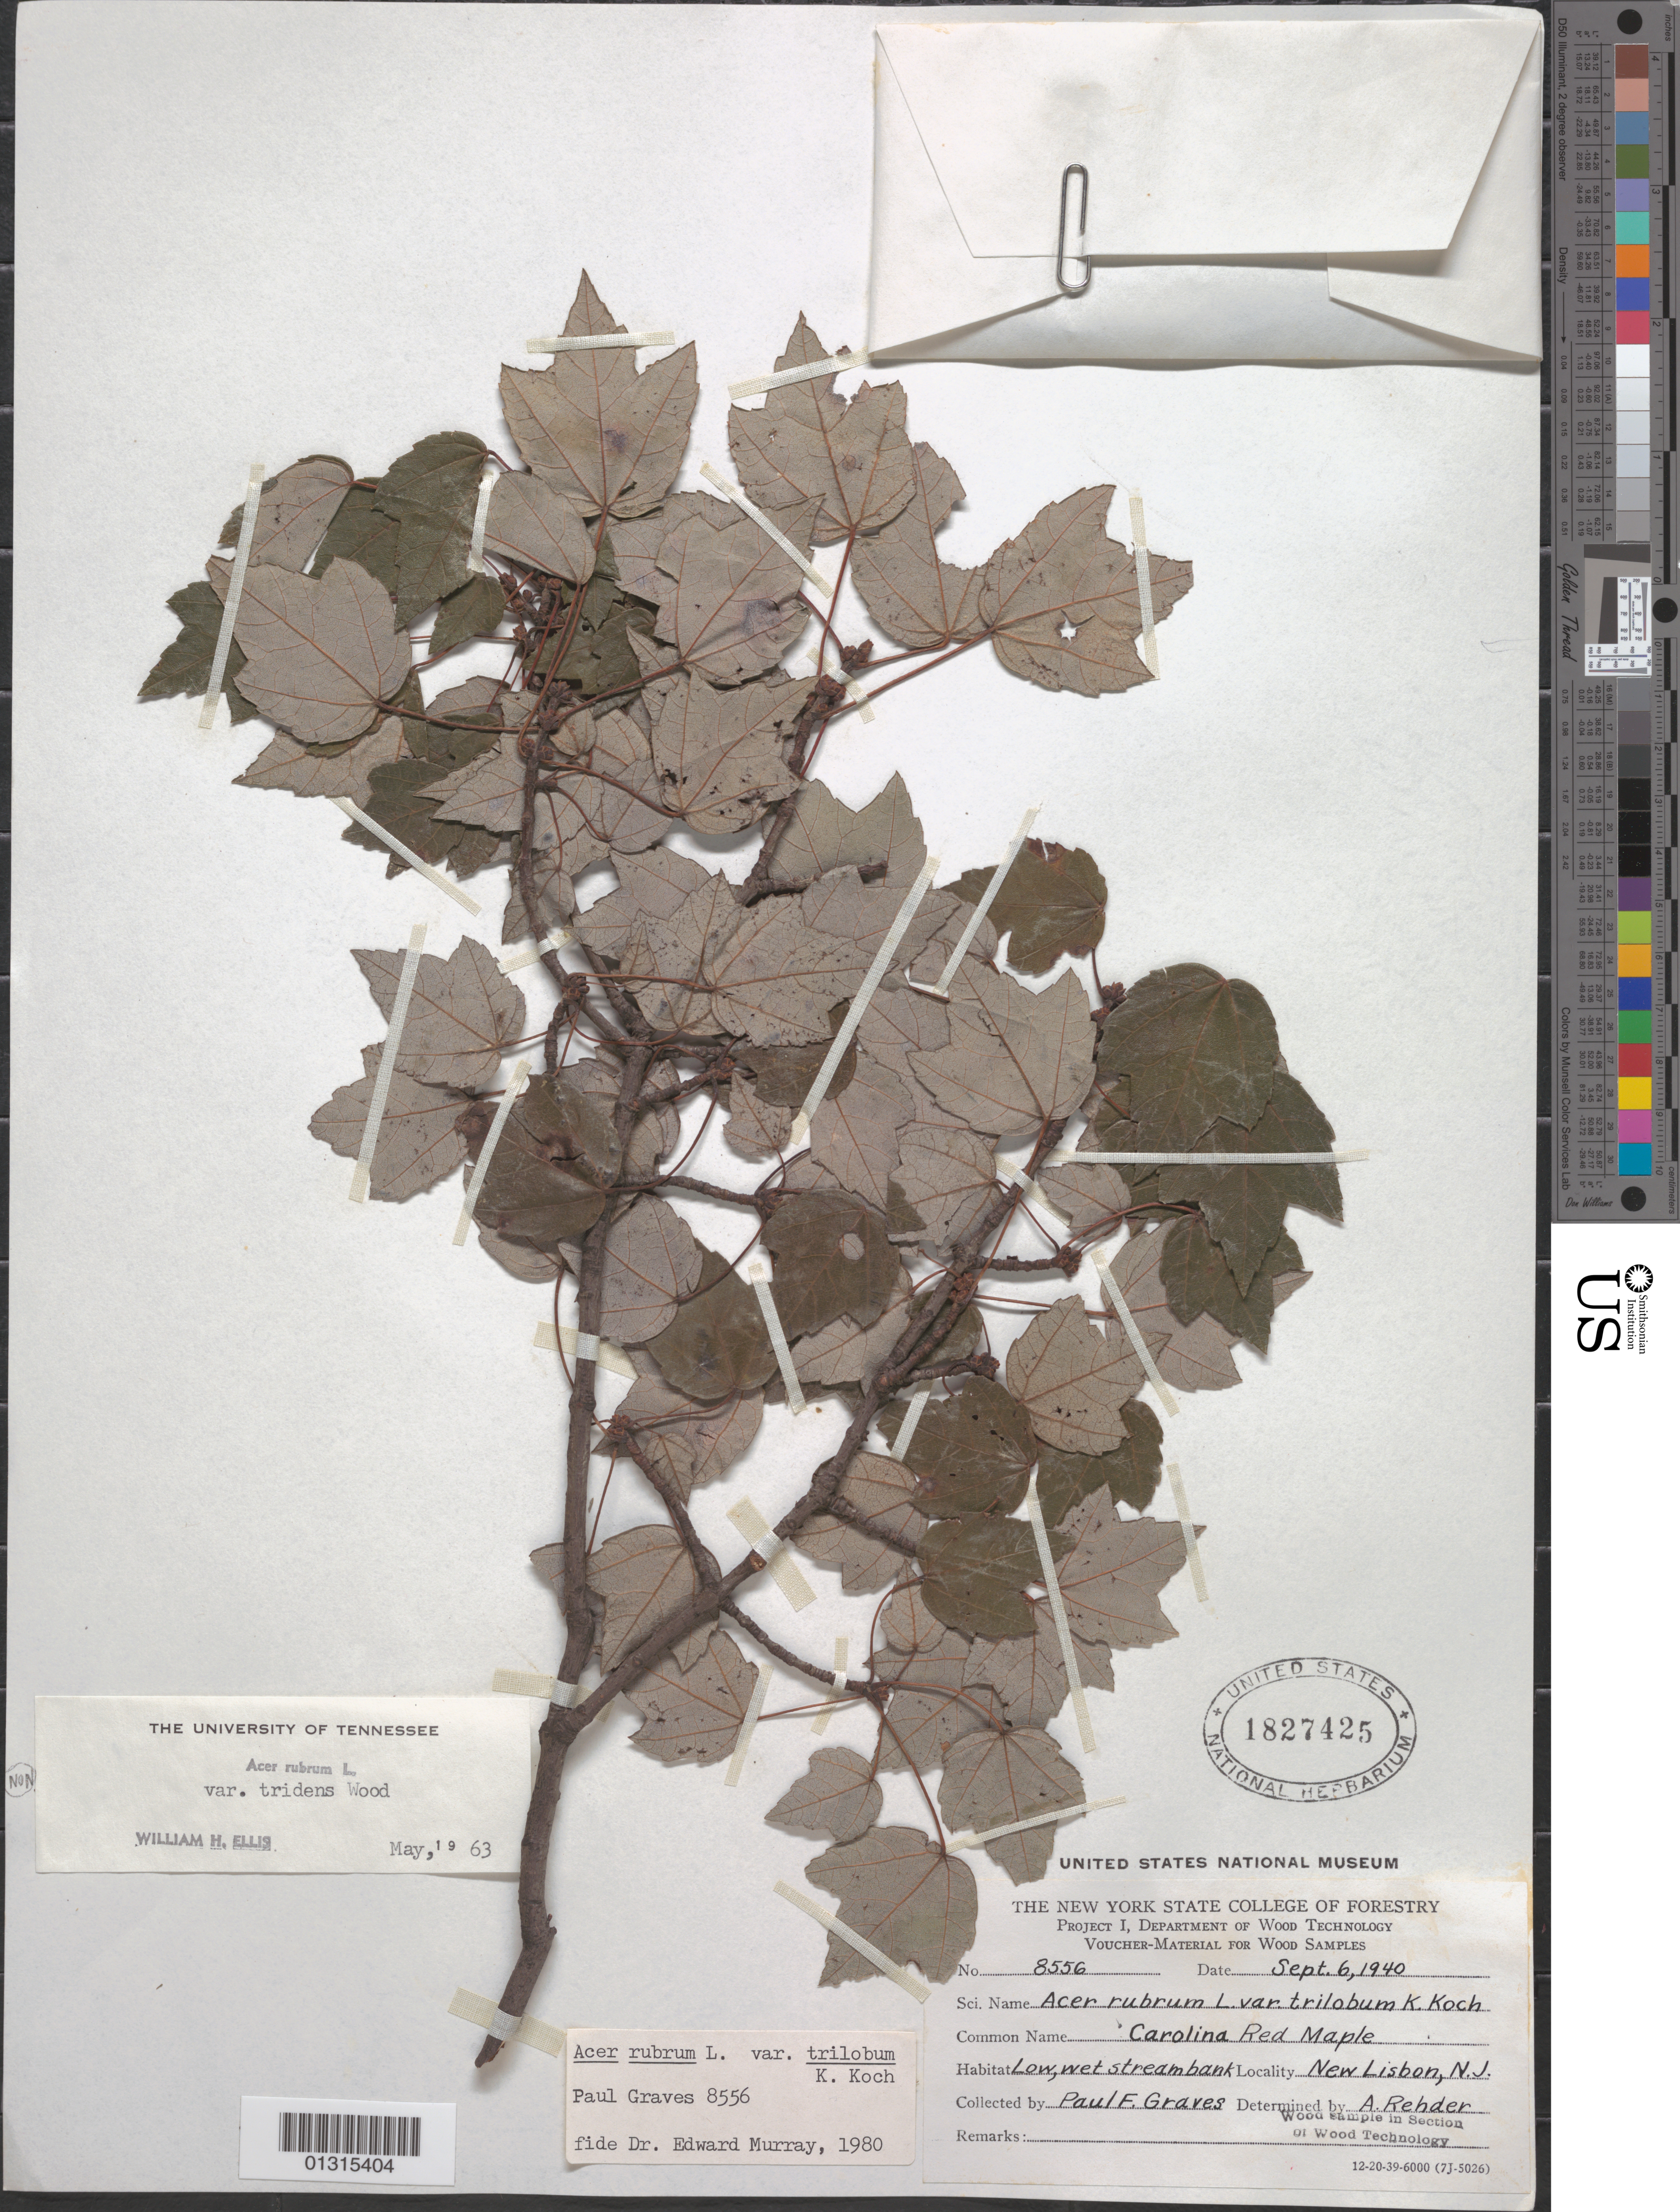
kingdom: Plantae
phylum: Tracheophyta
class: Magnoliopsida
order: Sapindales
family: Sapindaceae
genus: Acer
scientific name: Acer rubrum var. trilobum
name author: K. Koch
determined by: Murray, Edward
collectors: P. Graves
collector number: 8556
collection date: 1940-09-06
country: United States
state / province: New Jersey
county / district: Burlington County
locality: New Lisbon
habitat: Low, wet streambank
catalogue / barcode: US 1827425